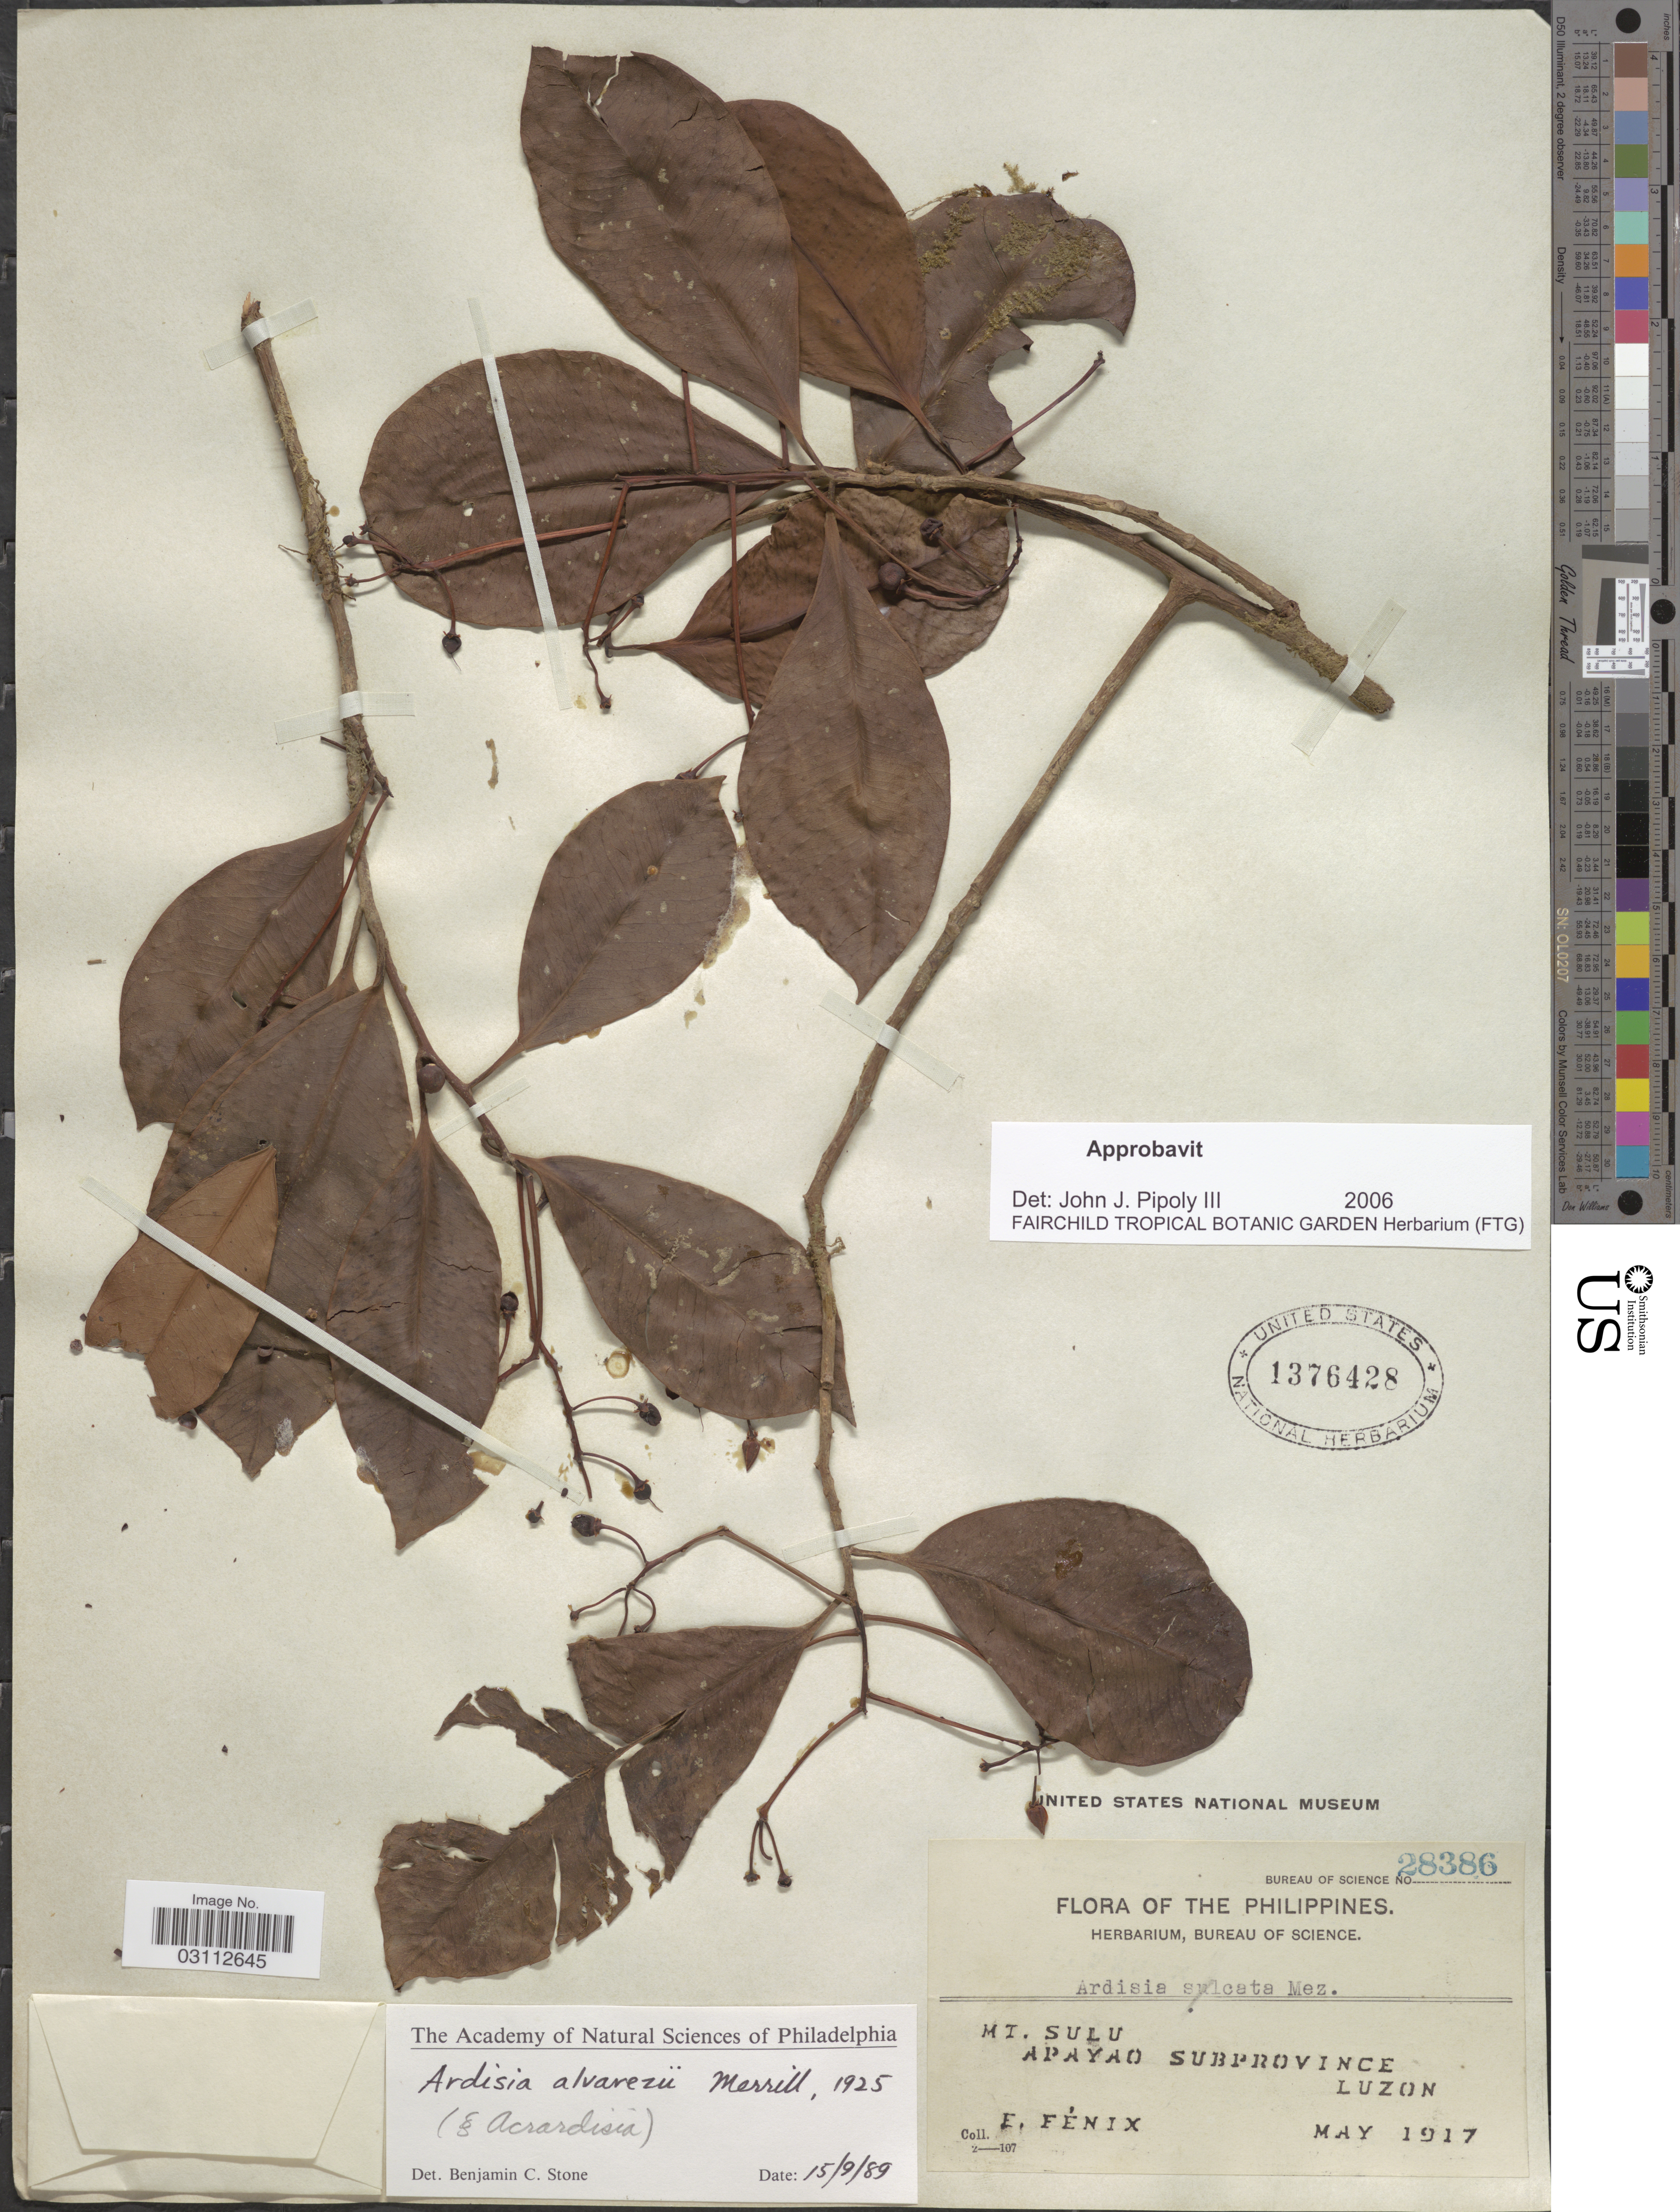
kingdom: Plantae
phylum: Tracheophyta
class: Magnoliopsida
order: Ericales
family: Primulaceae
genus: Ardisia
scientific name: Ardisia alverezii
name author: Merr.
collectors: E. Fénix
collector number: Bureau of science 28386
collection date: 1917-05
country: Philippines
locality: Mt. Sulu, Apayao Subprovince, Luzon.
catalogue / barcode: US 1376428